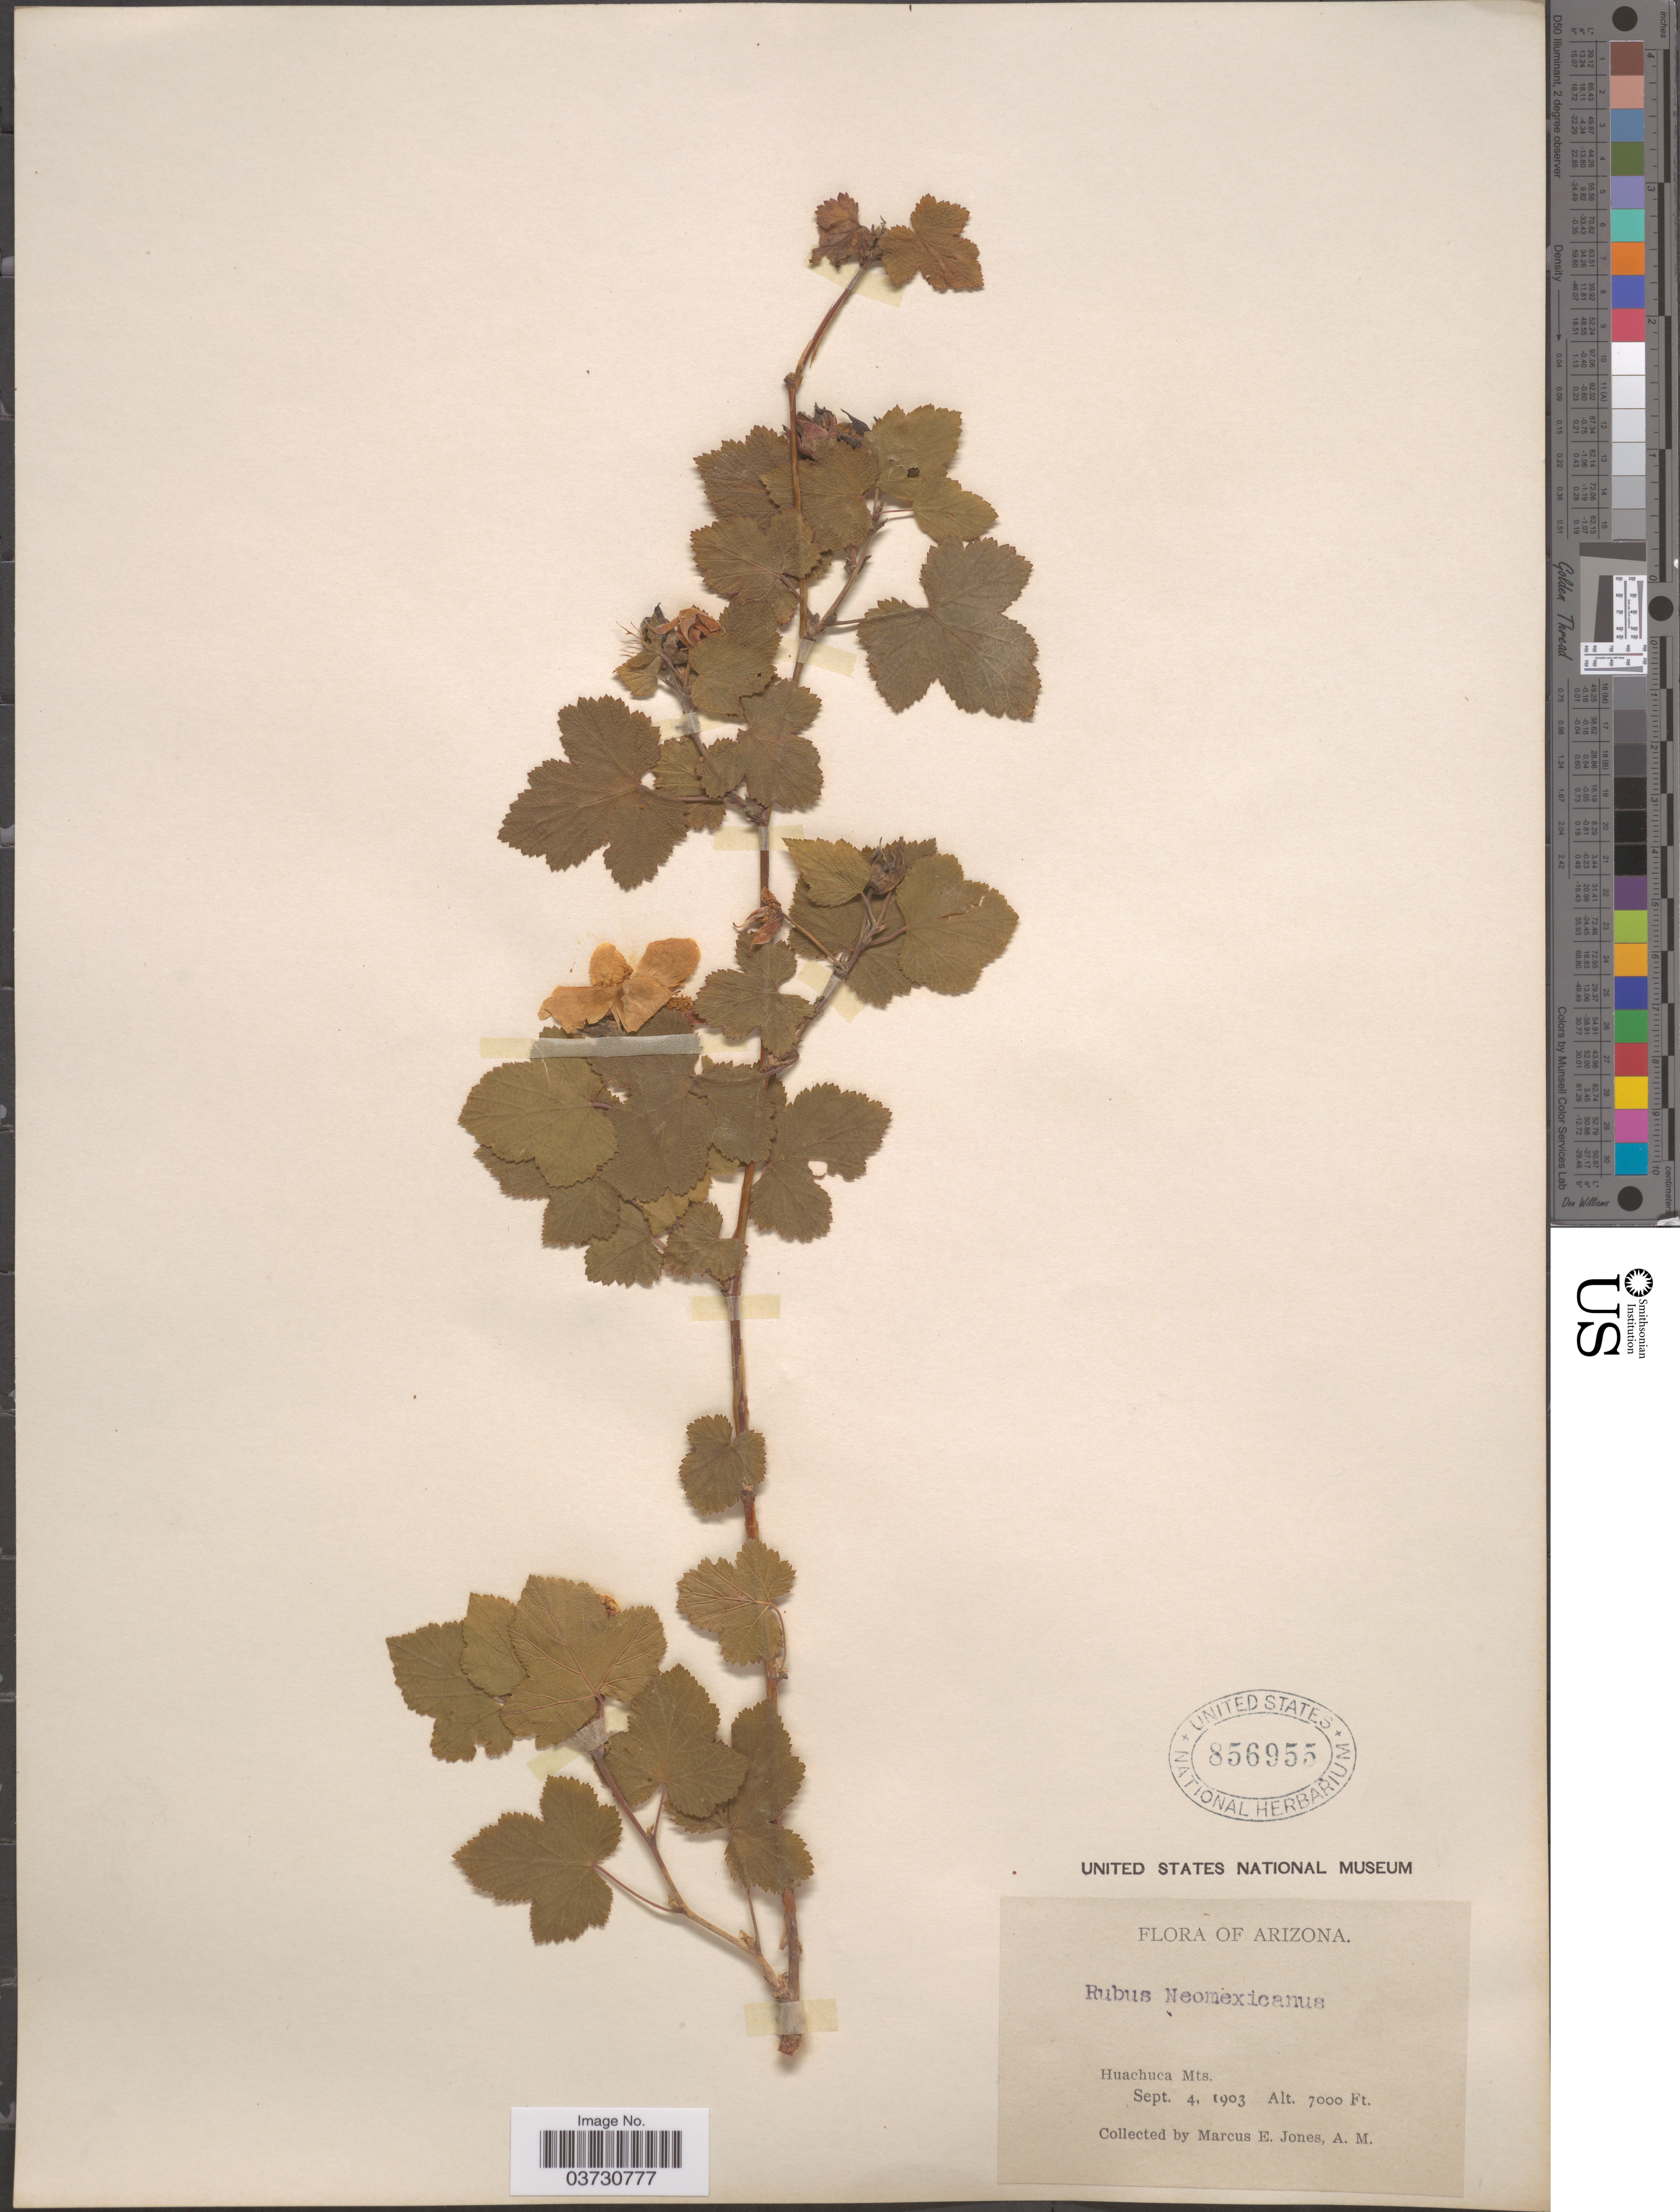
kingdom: Plantae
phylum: Tracheophyta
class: Magnoliopsida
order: Rosales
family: Rosaceae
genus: Rubus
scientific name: Rubus neomexicanus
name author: A. Gray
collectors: M. E. Jones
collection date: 1903-09-04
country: United States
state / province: Arizona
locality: Huachuca Mts.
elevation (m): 2134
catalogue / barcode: US 856955